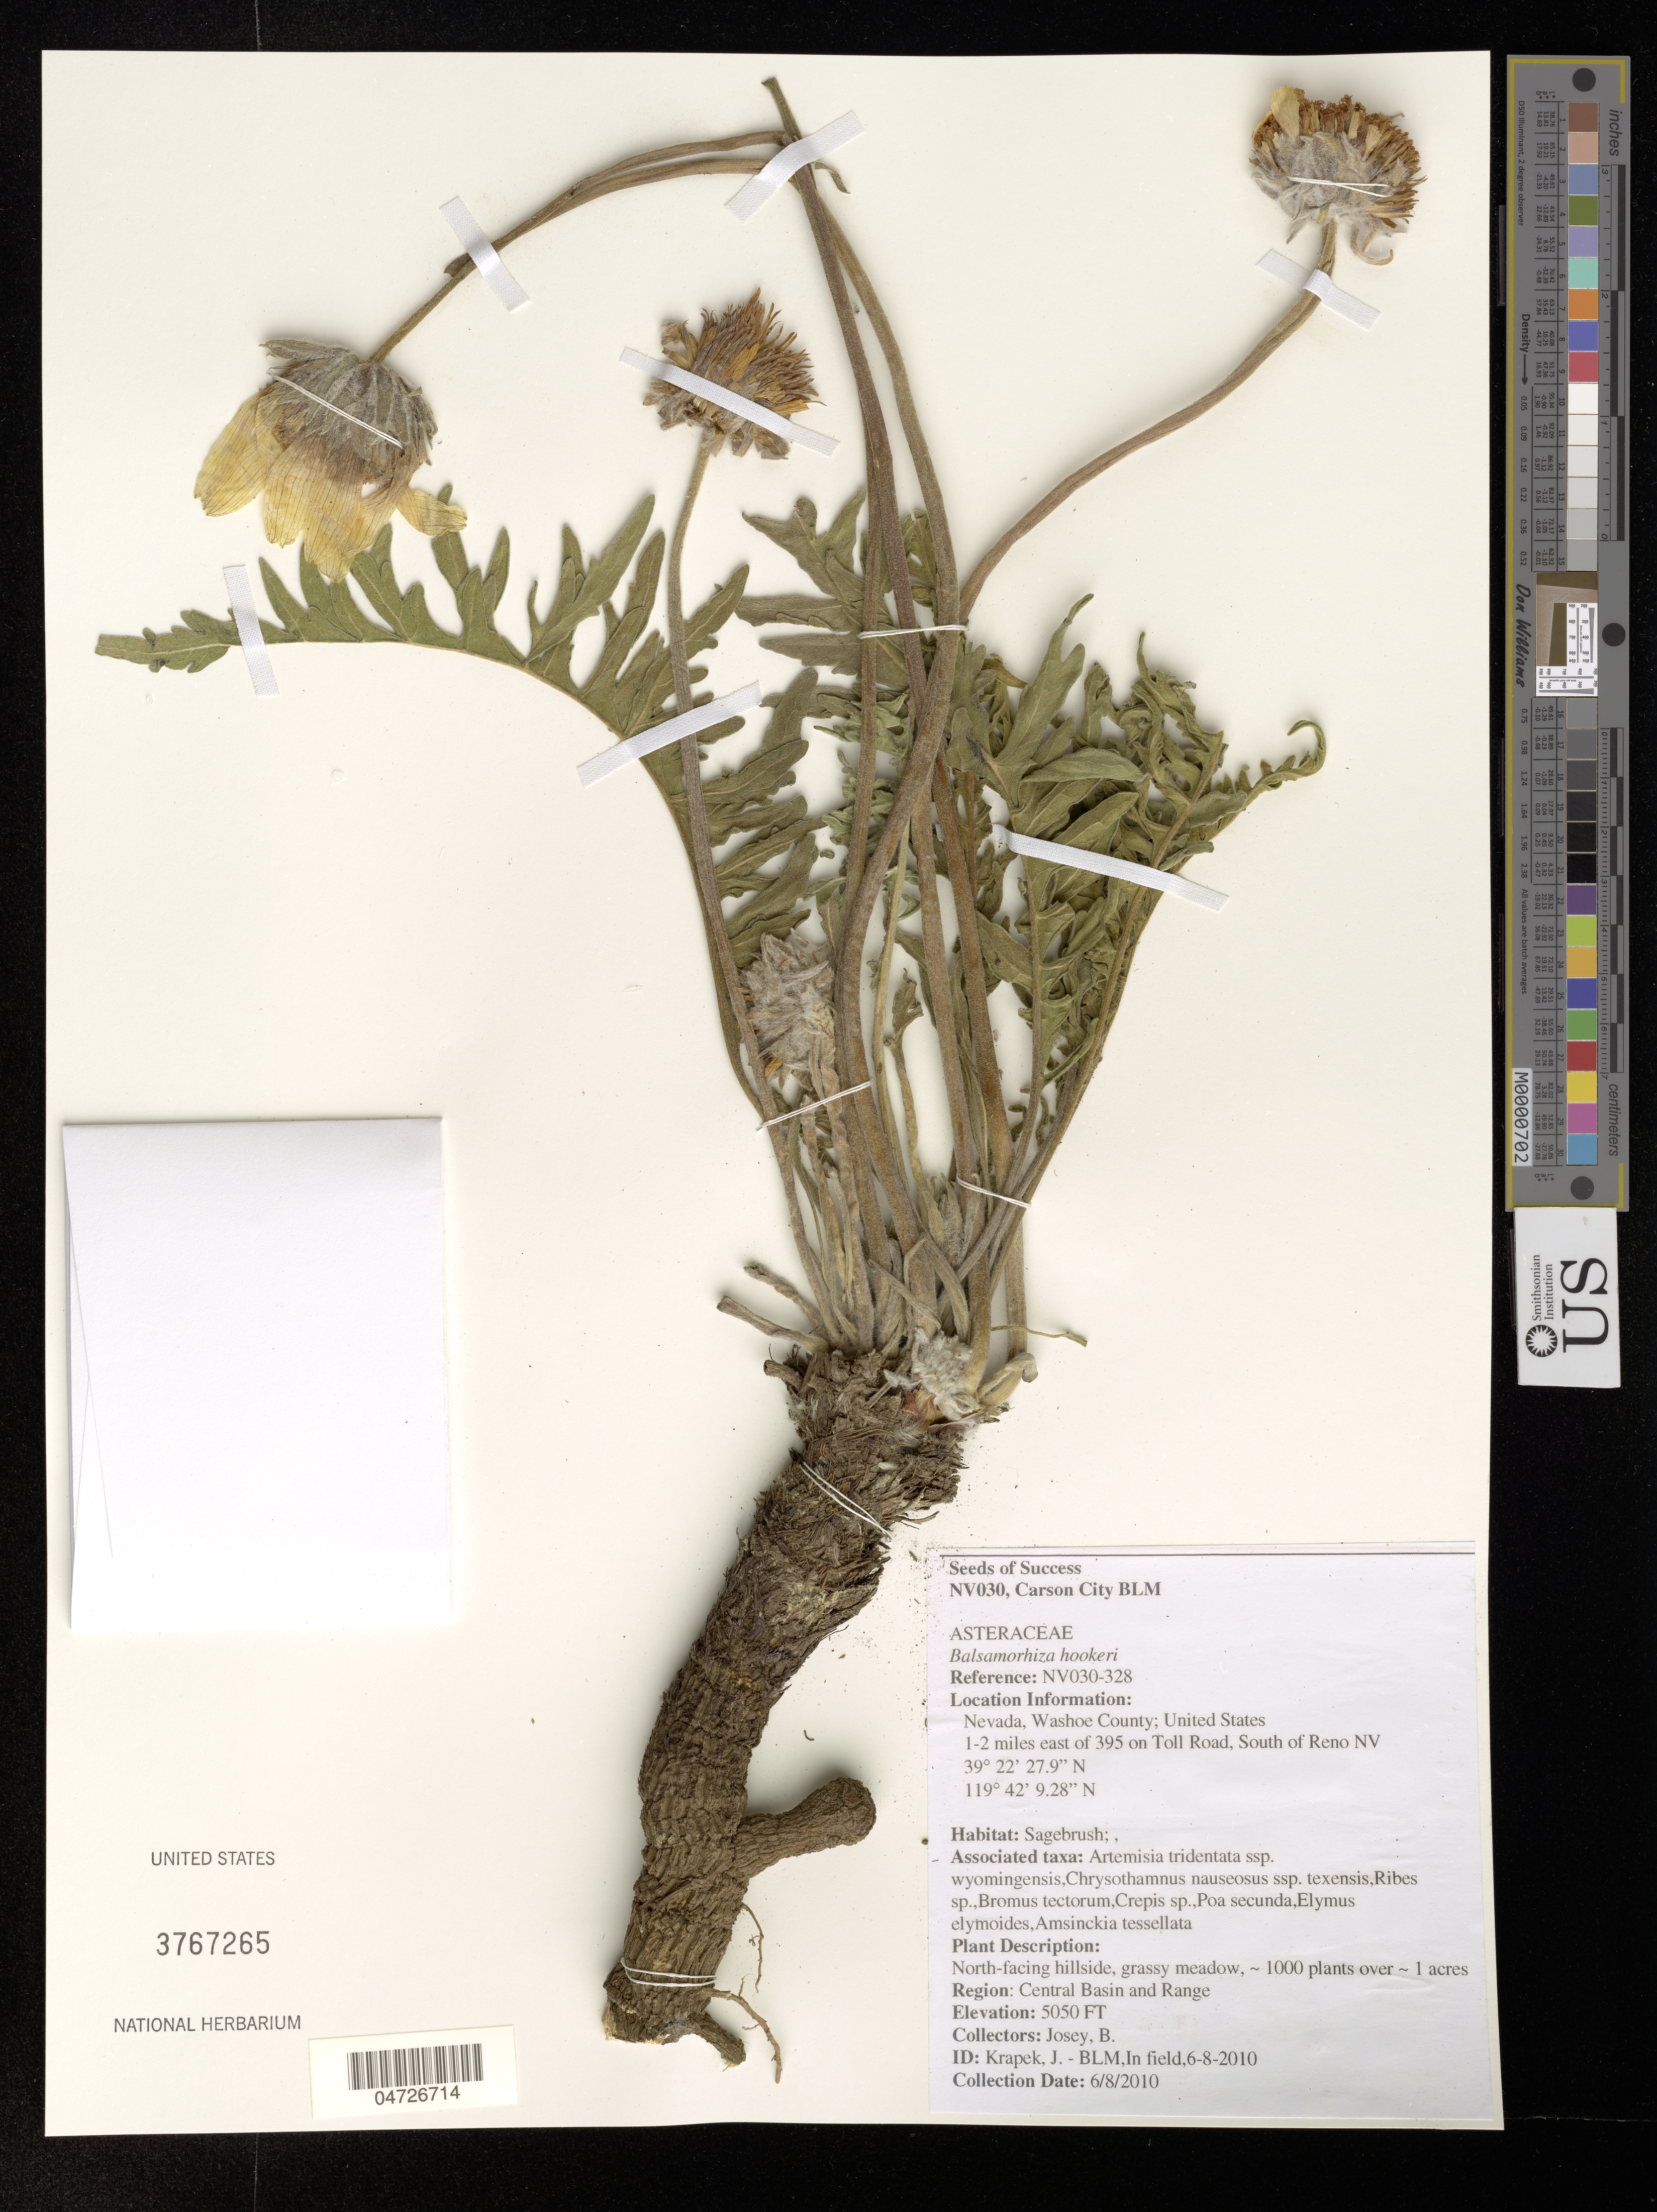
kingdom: Plantae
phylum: Tracheophyta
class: Magnoliopsida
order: Asterales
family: Asteraceae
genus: Balsamorhiza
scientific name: Balsamorhiza hookeri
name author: Nutt.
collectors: B. Josey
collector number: NV030-328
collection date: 2010-08-06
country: United States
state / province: Nevada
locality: Washoe County. 1-2 miles east of 395 on Toll Road, South of Reno NV.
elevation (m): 1539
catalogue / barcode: US 3767265